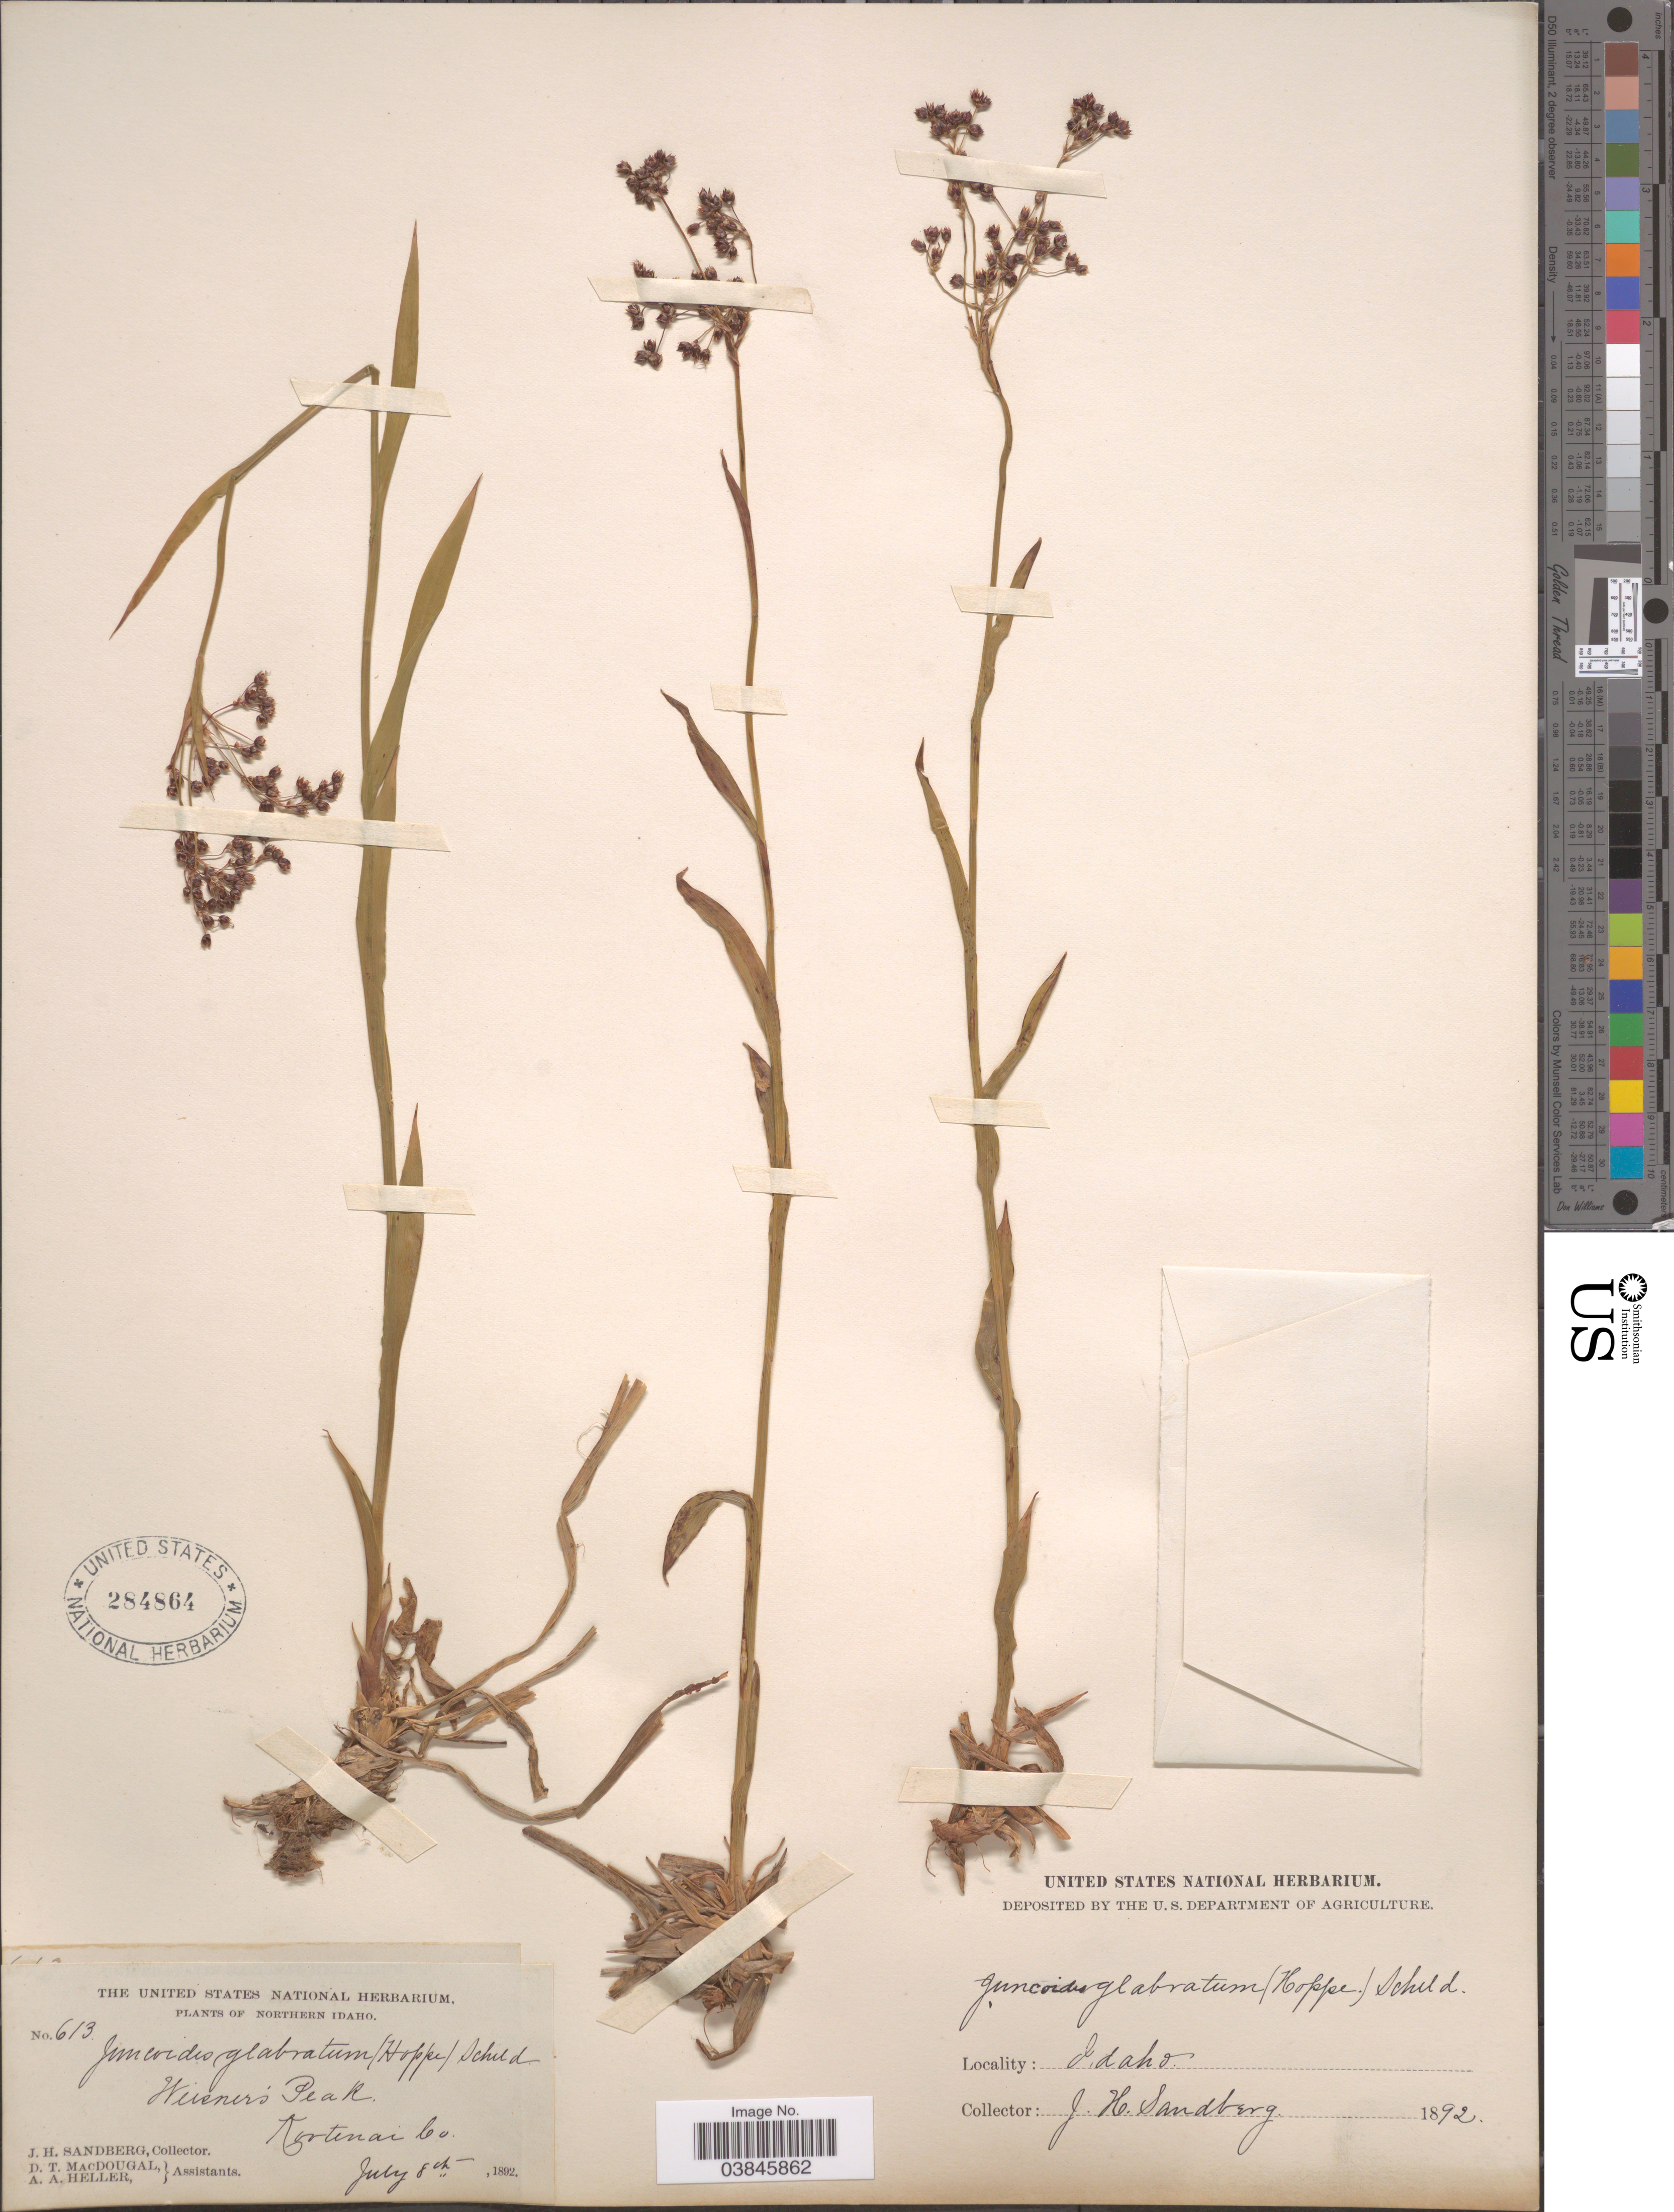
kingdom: Plantae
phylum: Tracheophyta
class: Liliopsida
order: Poales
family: Juncaceae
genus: Luzula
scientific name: Luzula glabrata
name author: (Hoppe) Desv.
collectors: J. H. Sandberg, D. T. MacDougal & A. A. Heller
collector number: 613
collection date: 1892-07-08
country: United States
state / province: Idaho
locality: Weisner's Peak, Kootenai Co.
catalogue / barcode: US 284864